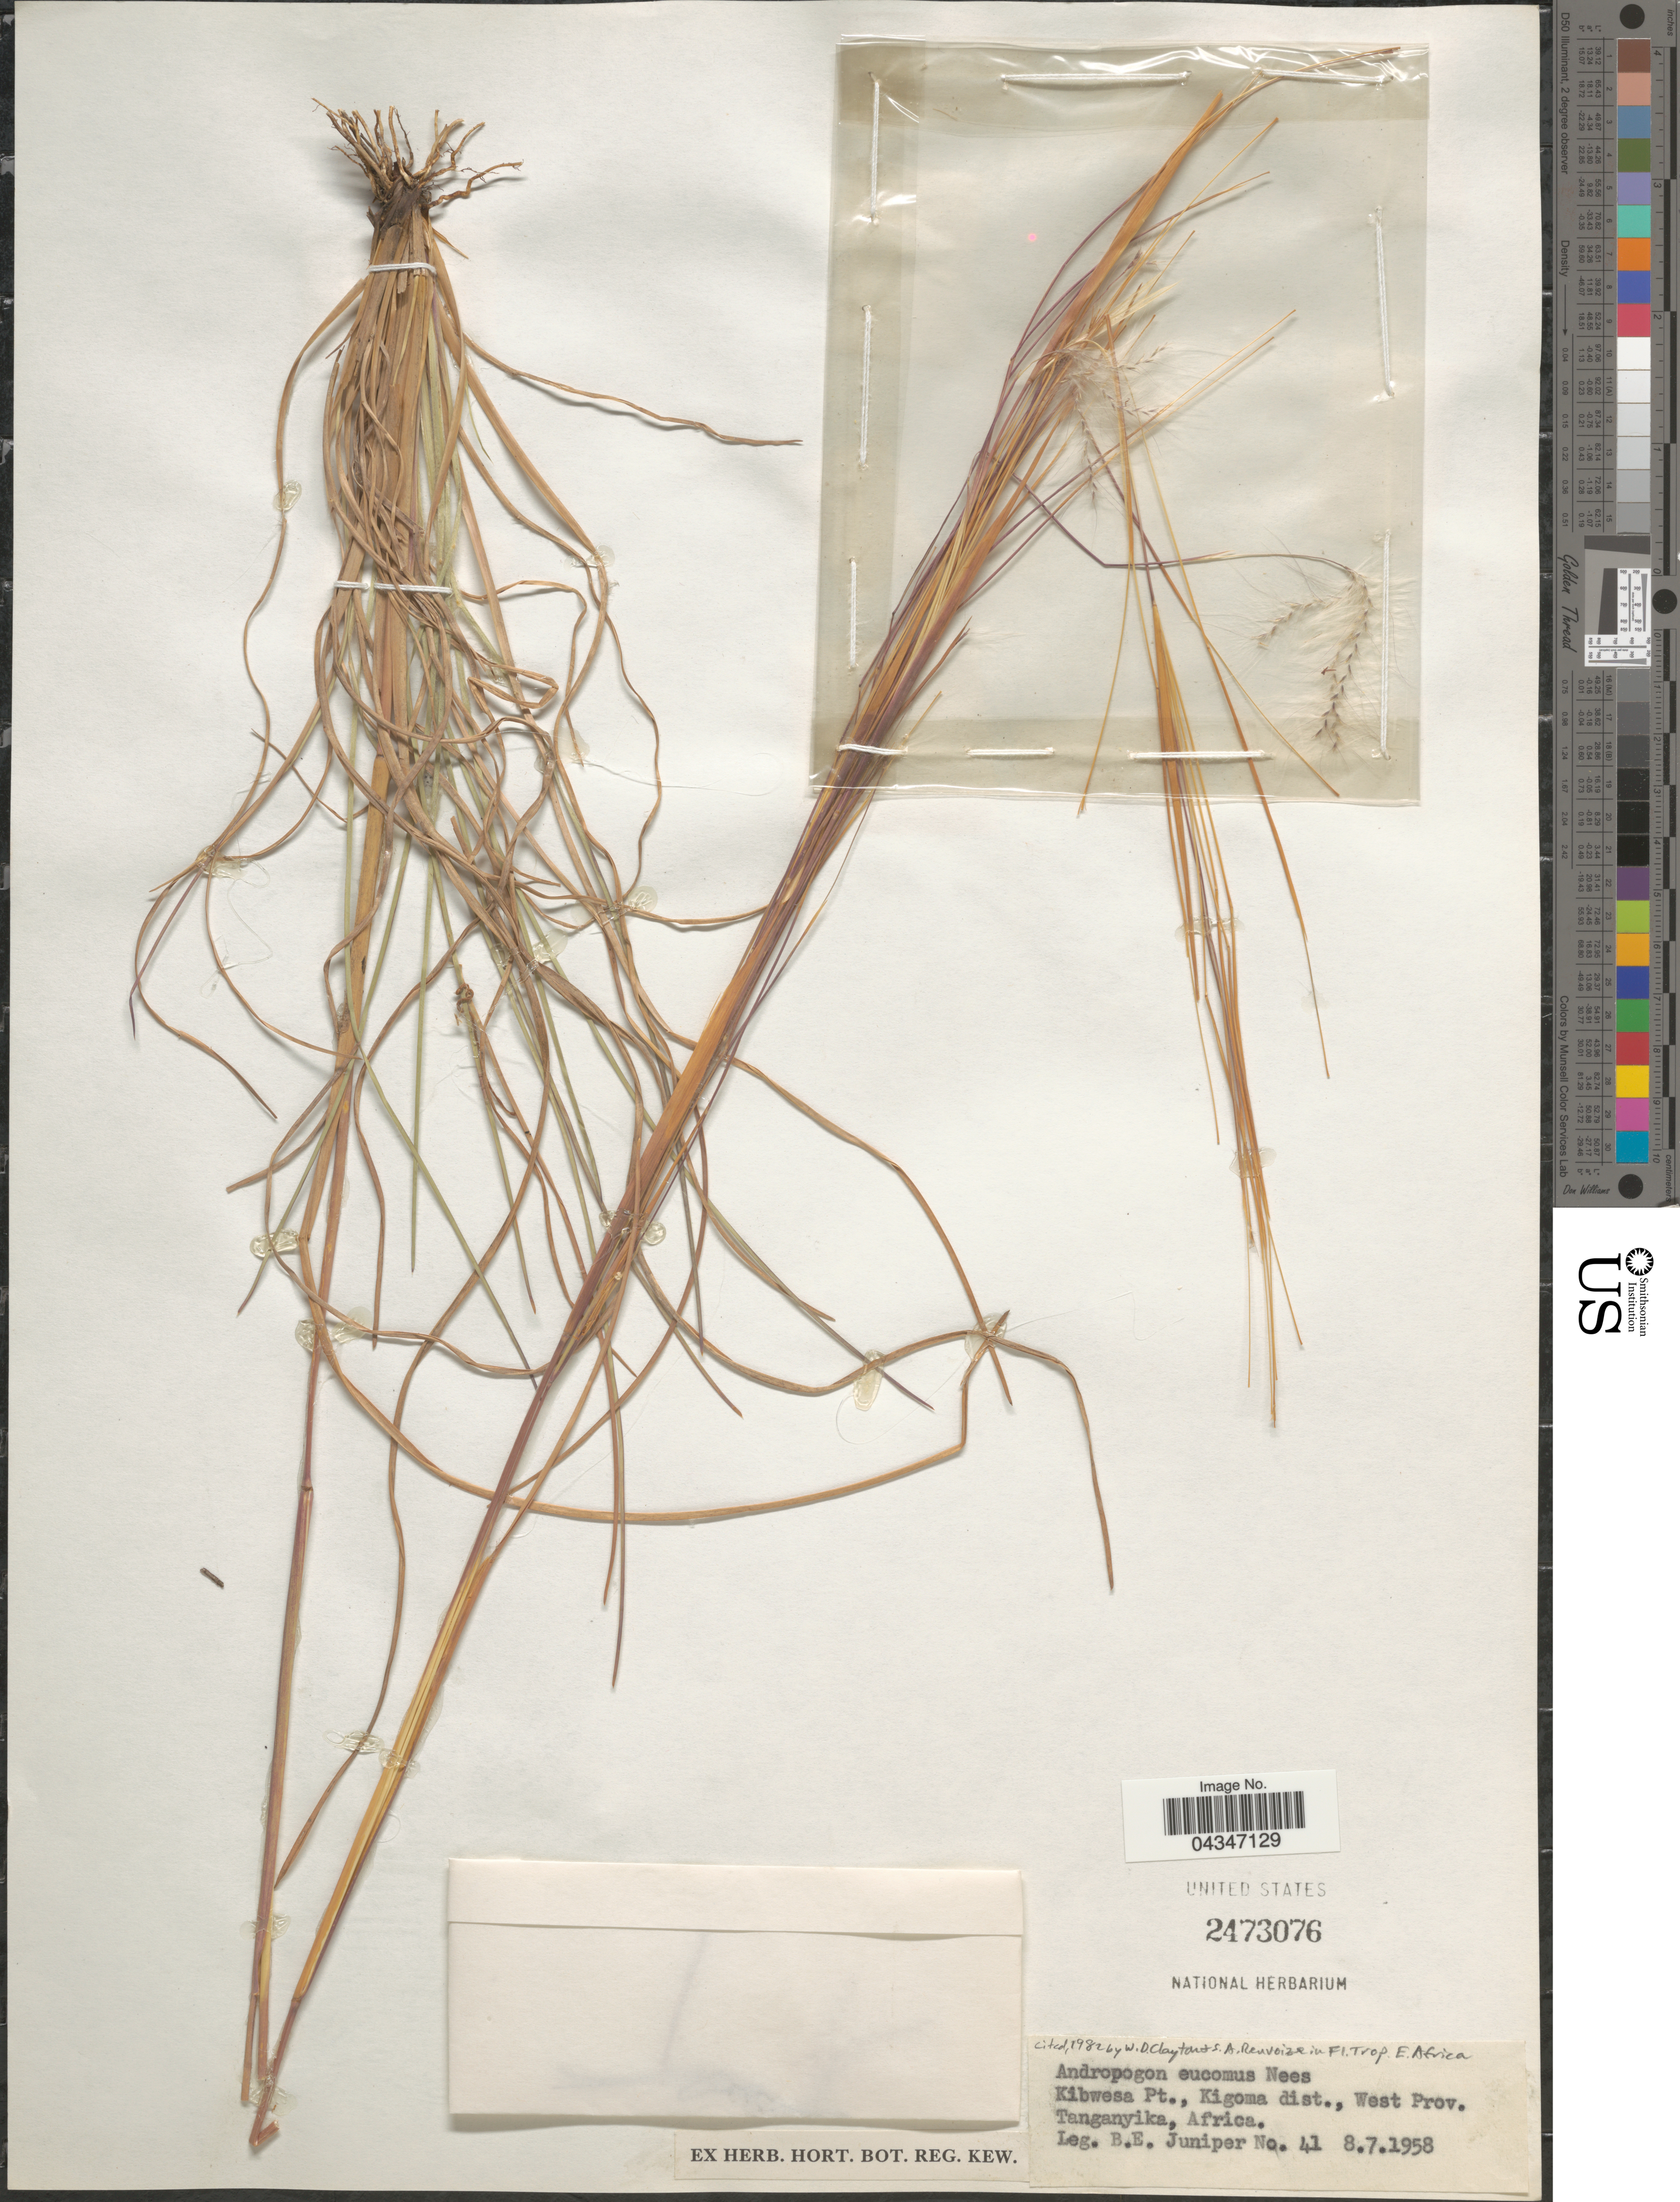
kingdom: Plantae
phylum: Tracheophyta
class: Liliopsida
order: Poales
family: Poaceae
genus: Andropogon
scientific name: Andropogon eucomus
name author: Nees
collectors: B. Juniper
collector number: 41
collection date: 1958-07-08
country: Tanzania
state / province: Zanzibar Urban/West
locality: Kibwesa Pt., Kigoma dist., West Prov. Tanganyika.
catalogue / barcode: US 2473076